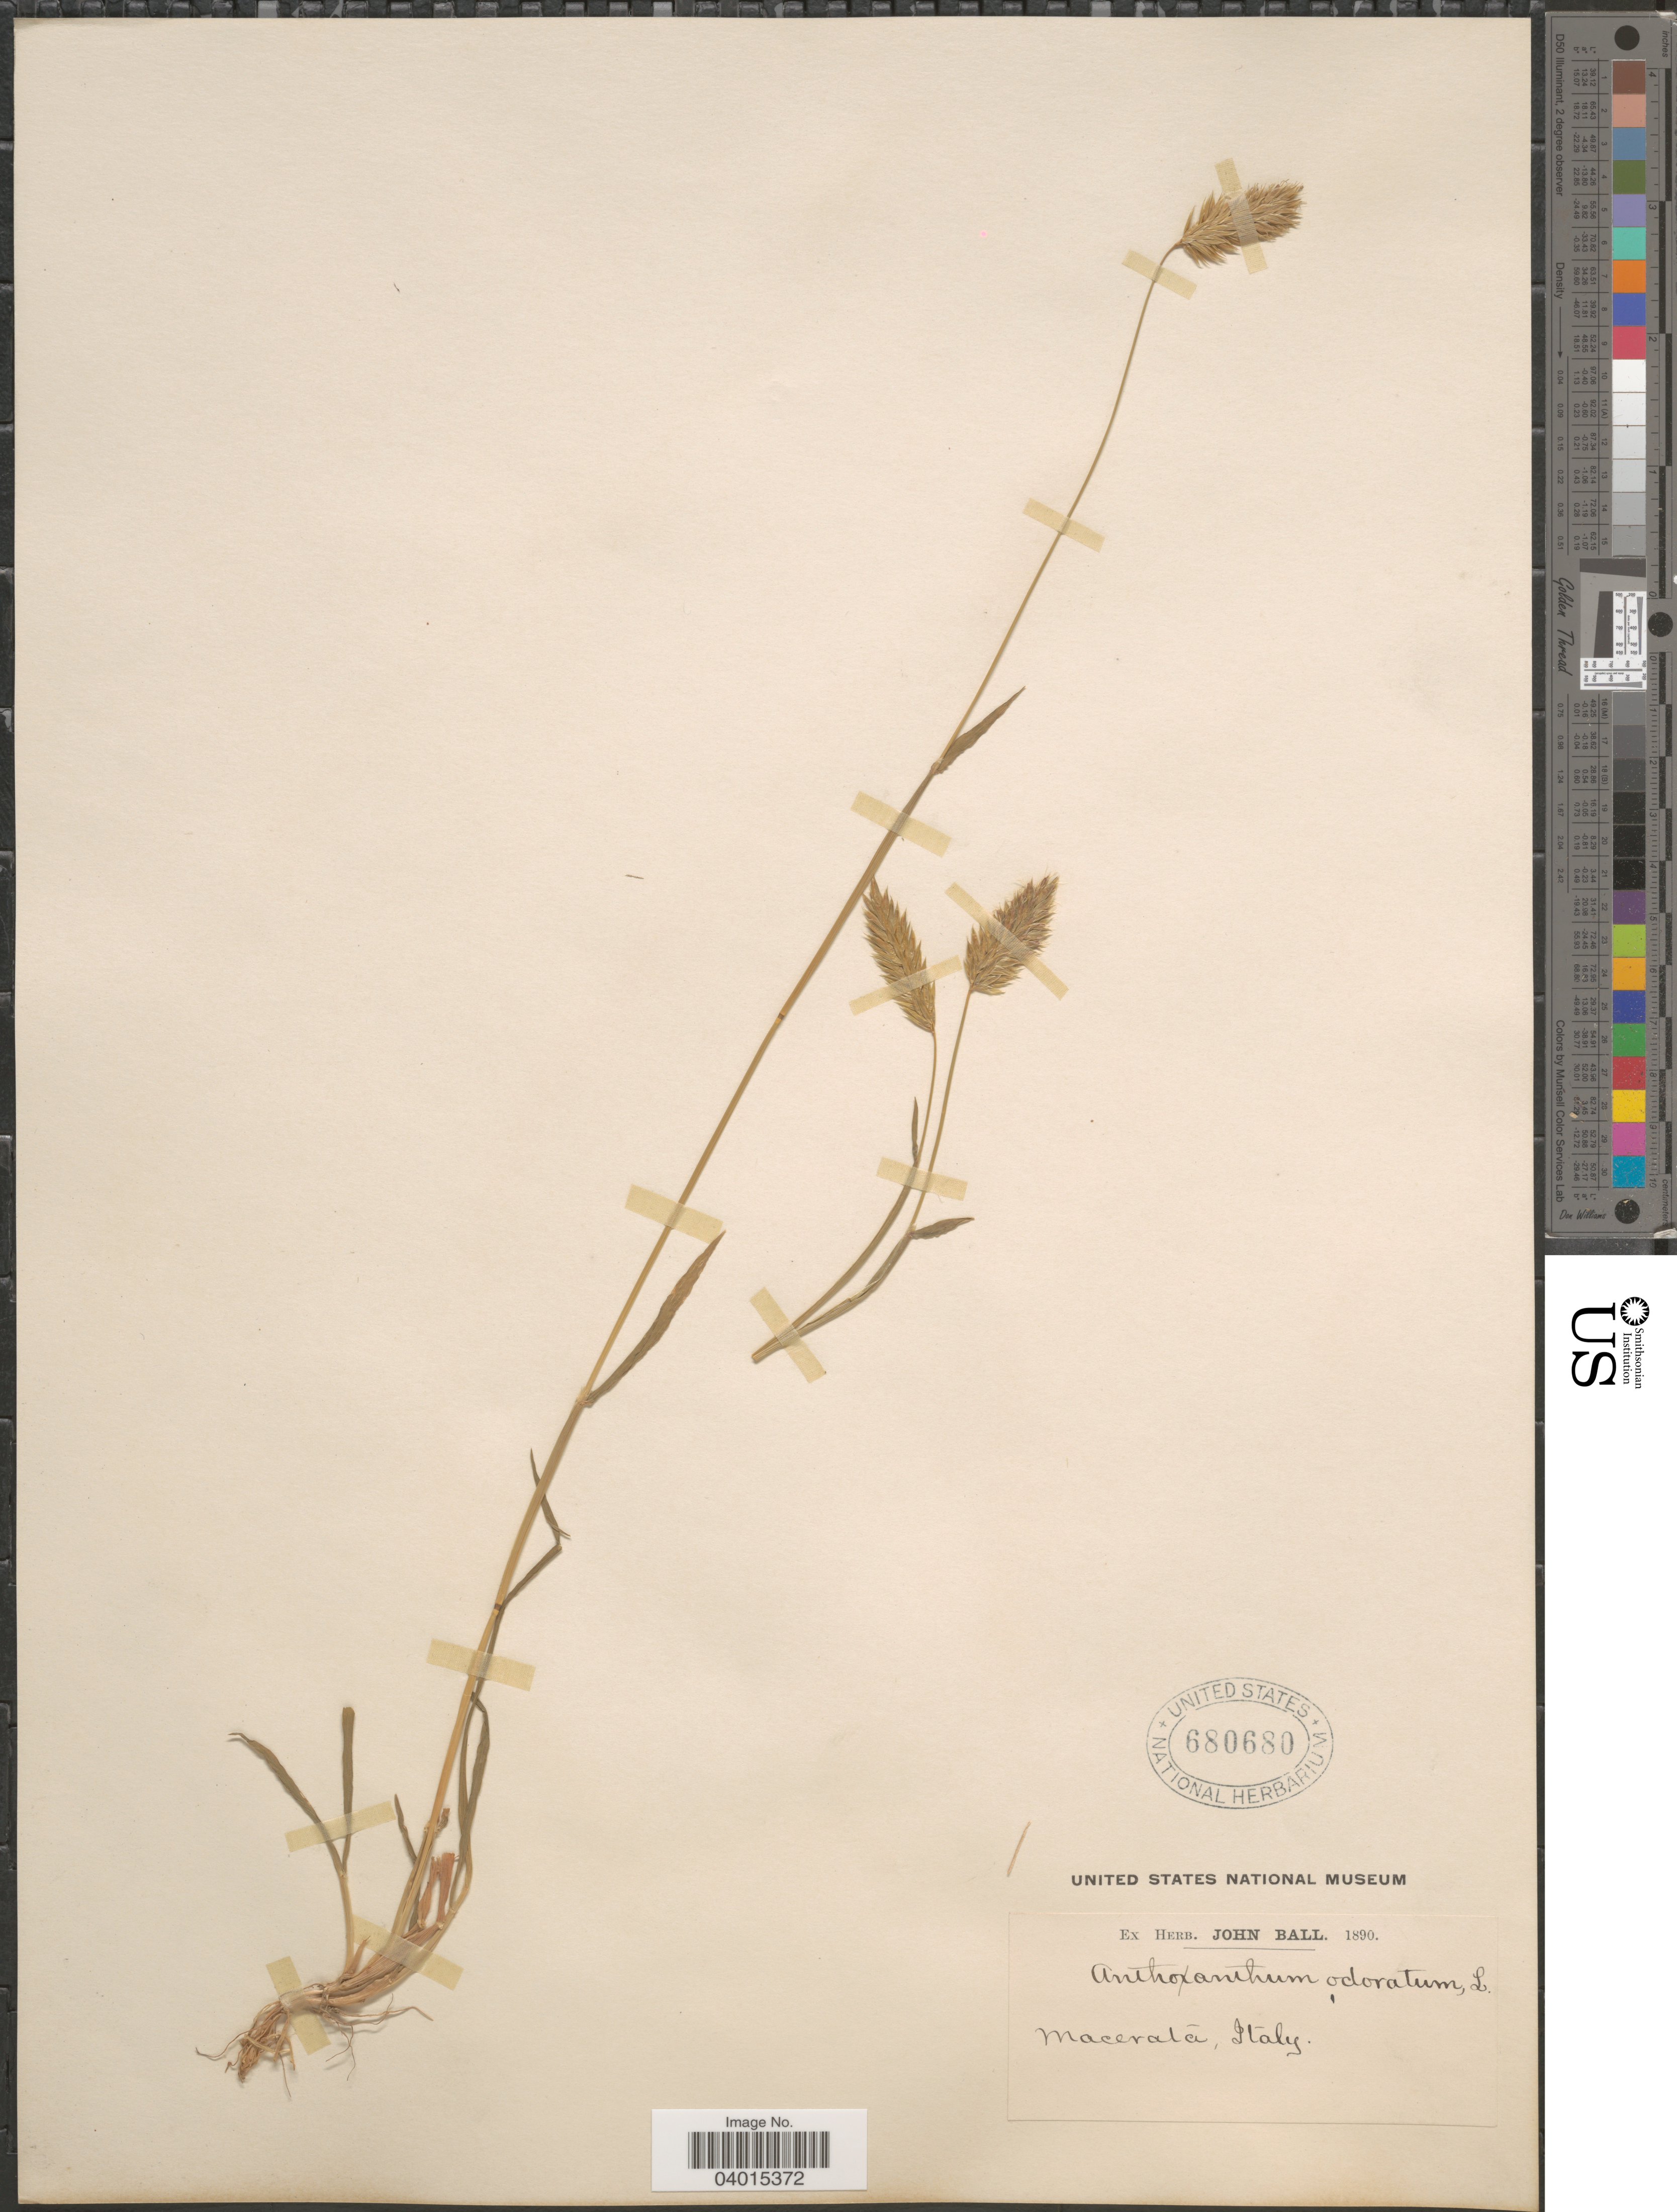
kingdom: Plantae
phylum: Tracheophyta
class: Liliopsida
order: Poales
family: Poaceae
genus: Anthoxanthum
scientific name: Anthoxanthum odoratum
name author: L.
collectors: ex herb. John Ball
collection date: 1890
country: Italy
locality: Macerata.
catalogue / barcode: US 680680